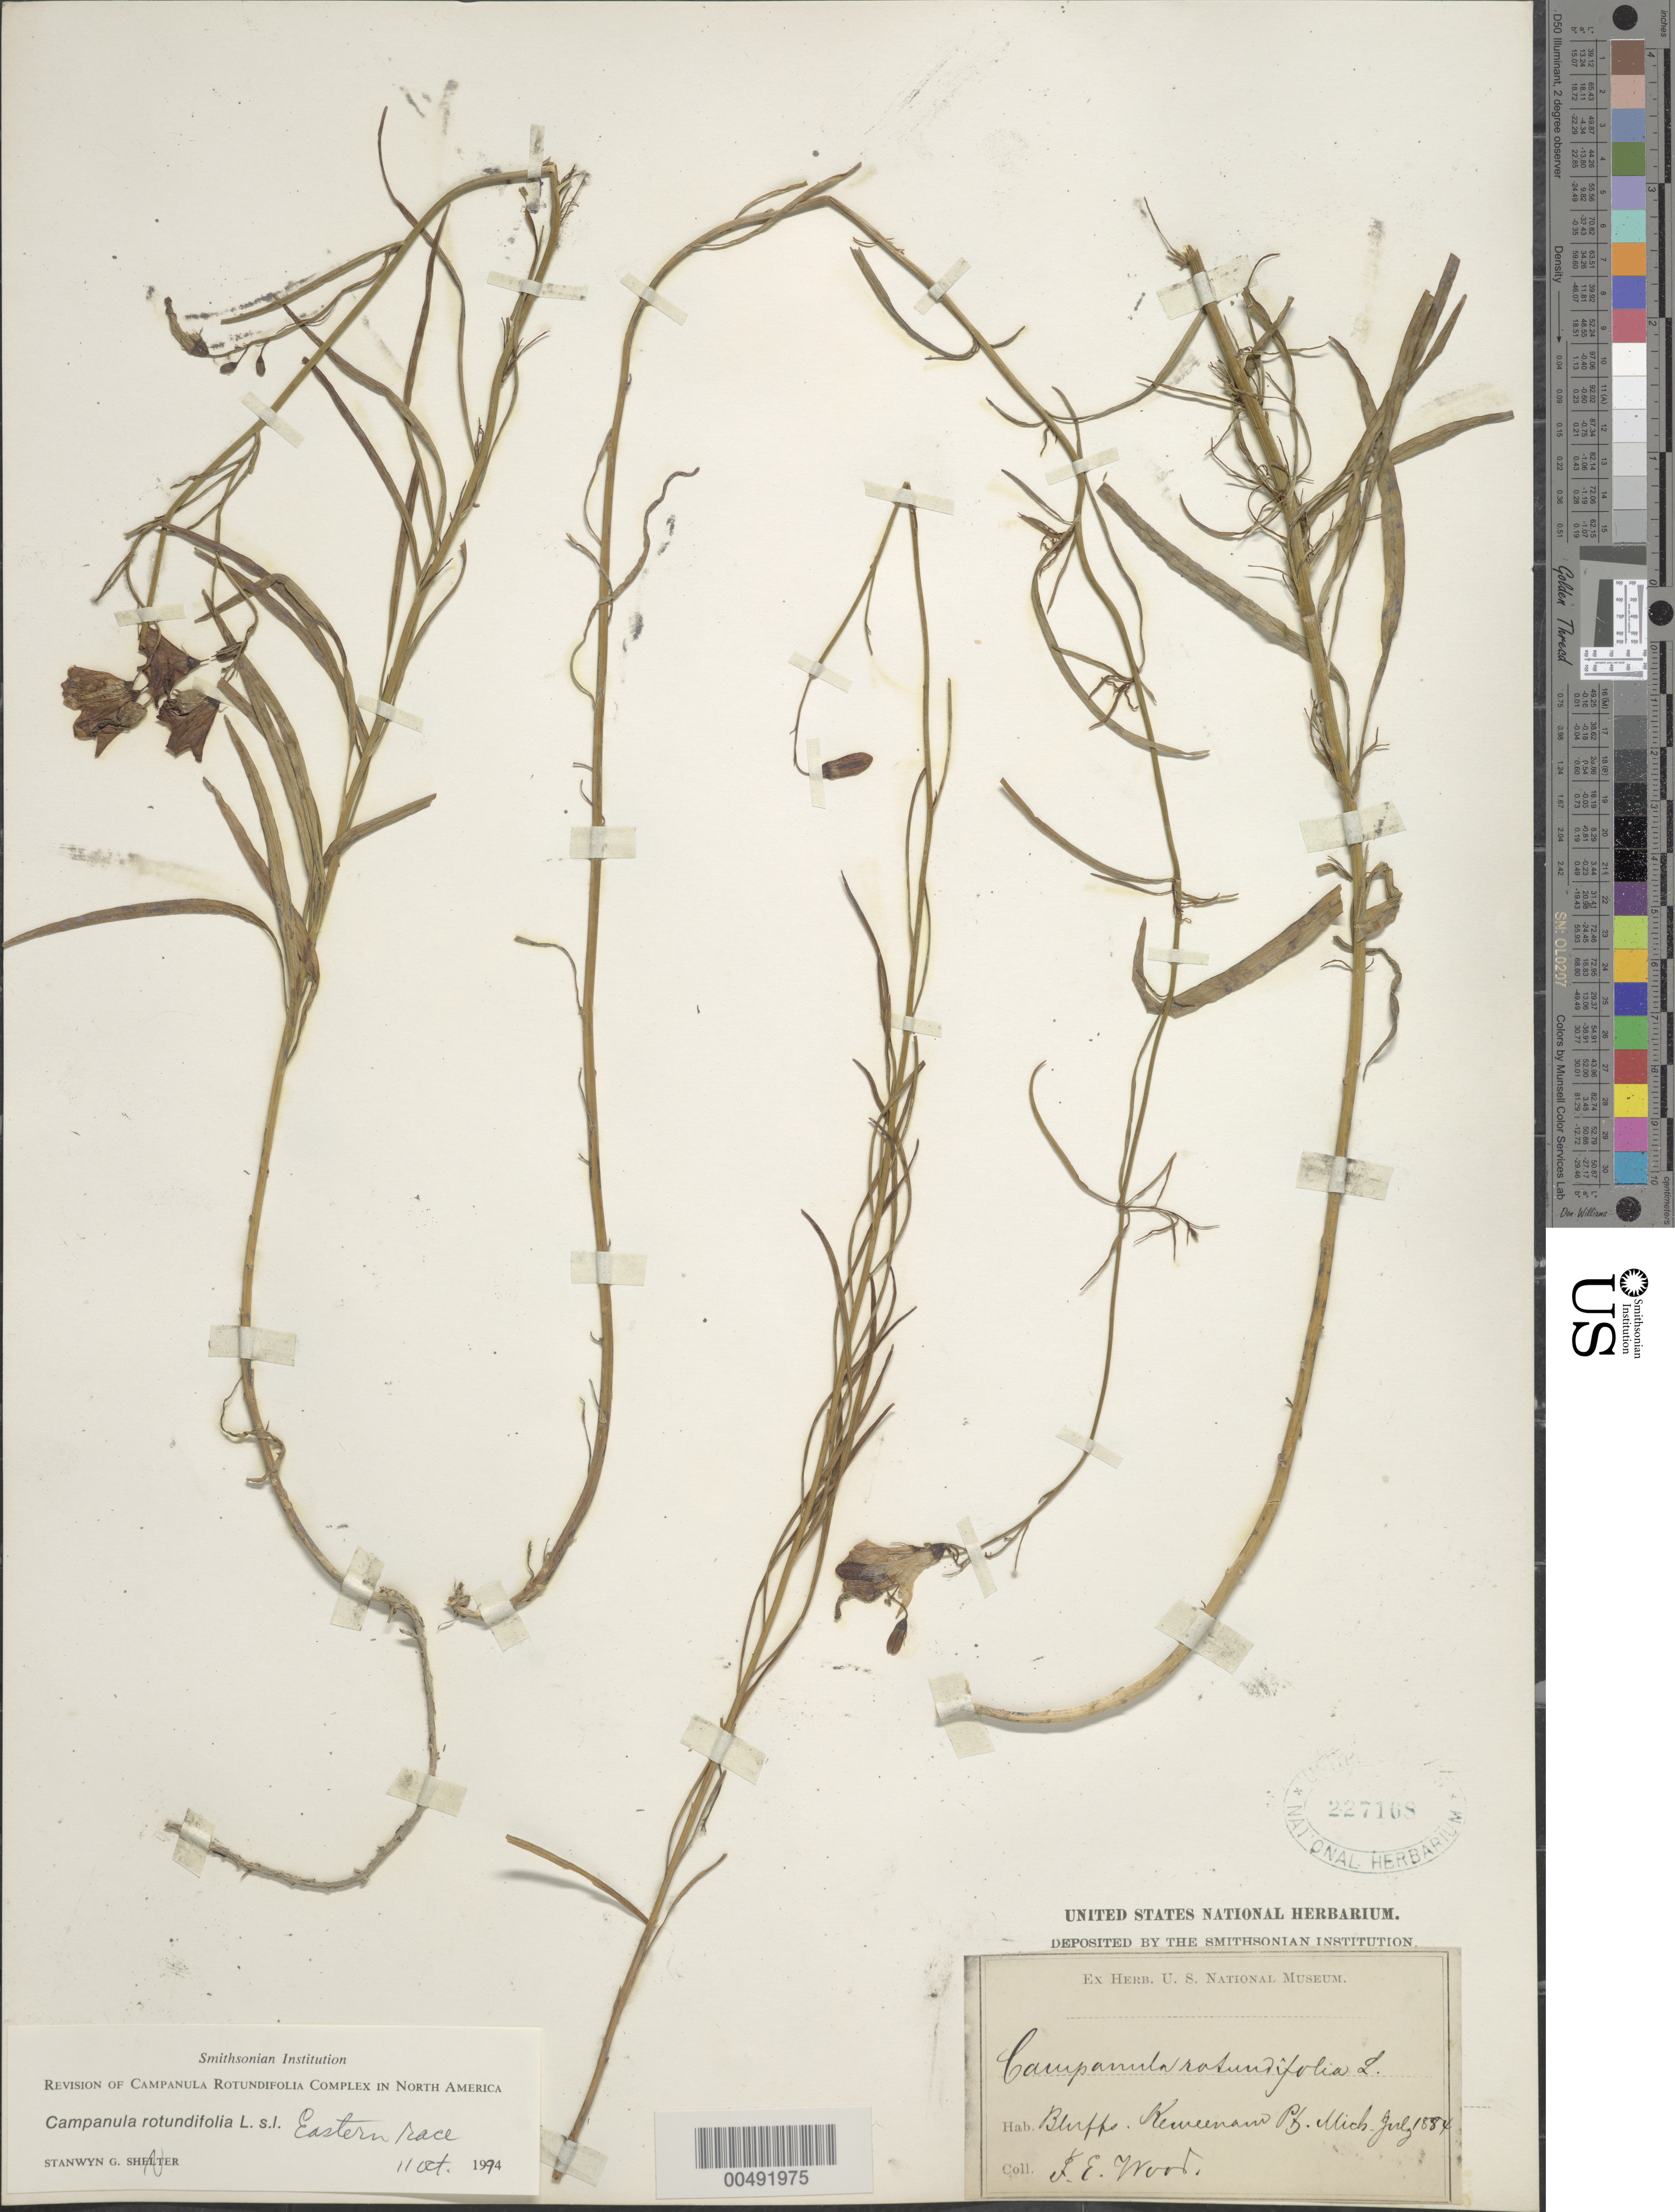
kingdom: Plantae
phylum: Tracheophyta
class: Magnoliopsida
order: Asterales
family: Campanulaceae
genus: Campanula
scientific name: Campanula rotundifolia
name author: L.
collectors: J. Woods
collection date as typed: Jul 1884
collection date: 1884-07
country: United States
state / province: Michigan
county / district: Keweenaw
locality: Keweenaw Point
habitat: bluffs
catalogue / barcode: US 227168